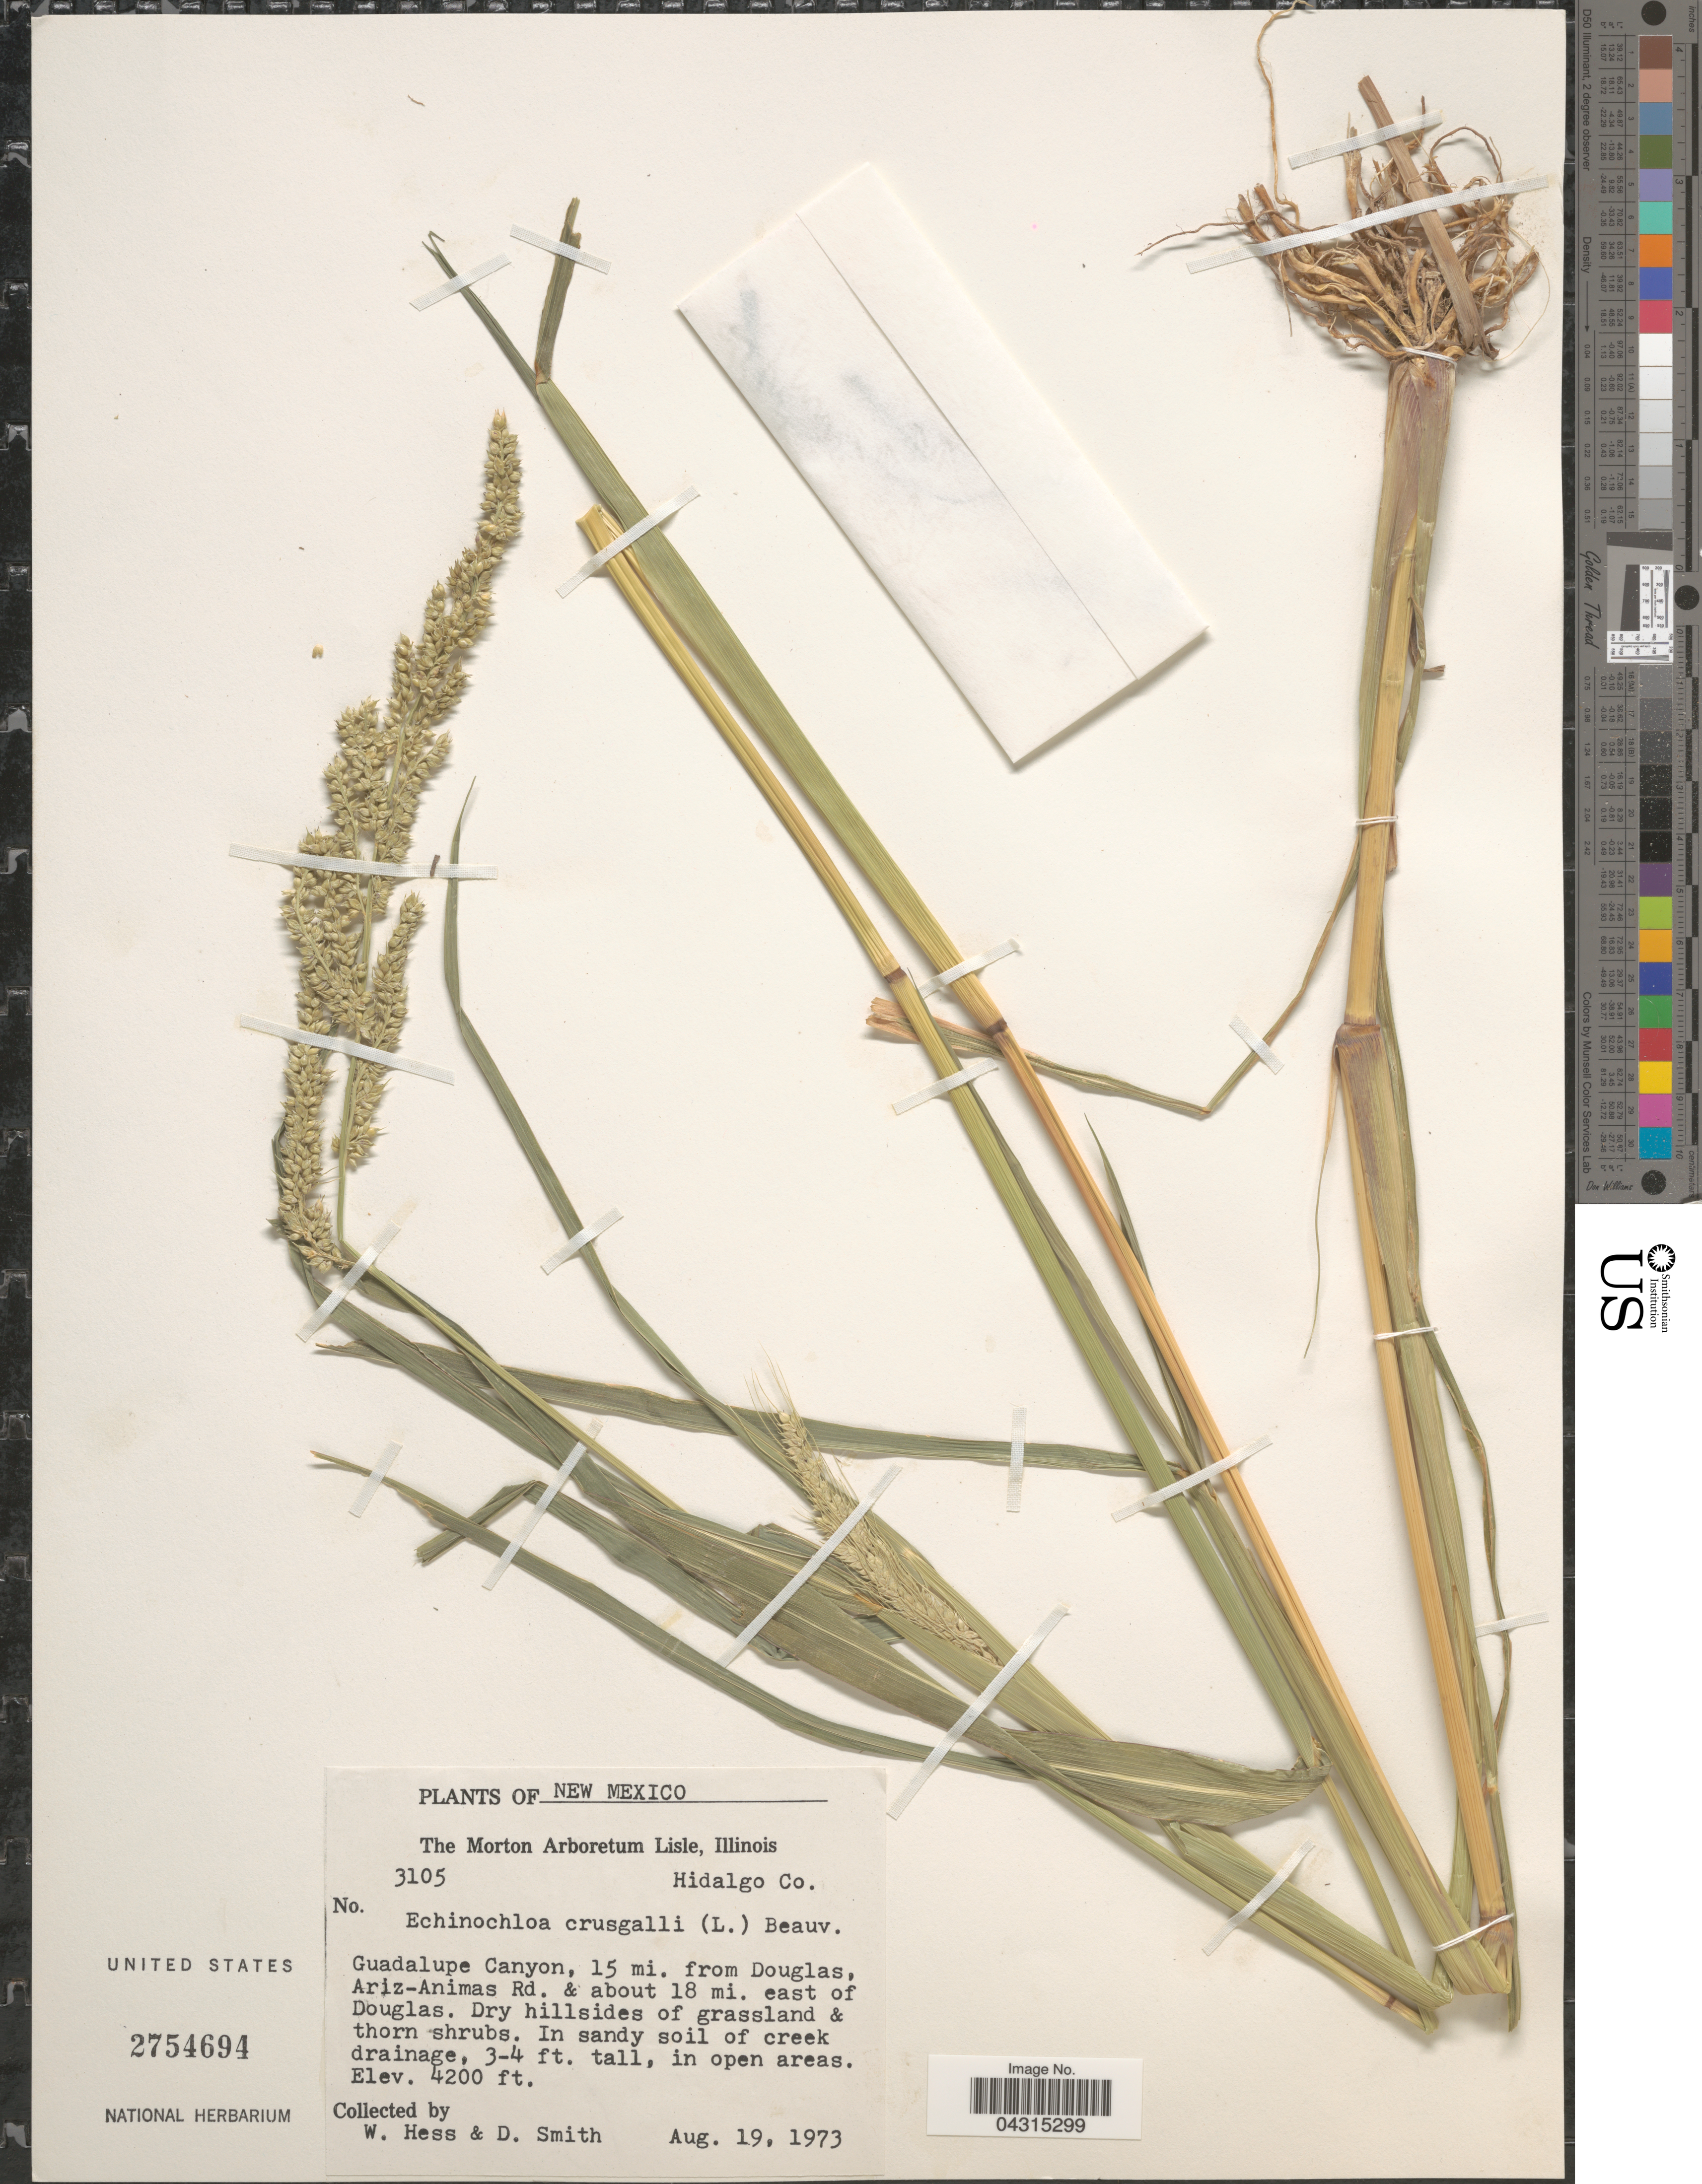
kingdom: Plantae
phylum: Tracheophyta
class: Liliopsida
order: Poales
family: Poaceae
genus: Echinochloa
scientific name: Echinochloa crus-galli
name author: (L.) P. Beauv.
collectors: W. Hess & D. Smith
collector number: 3105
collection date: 1973-08-19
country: United States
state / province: New Mexico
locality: Hidalgo Co. Guadalupe Canyon, 15 mi. from Douglas, Ariz-Animas Rd. & about 18 mi. east of Douglas.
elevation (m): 1280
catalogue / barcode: US 2754694